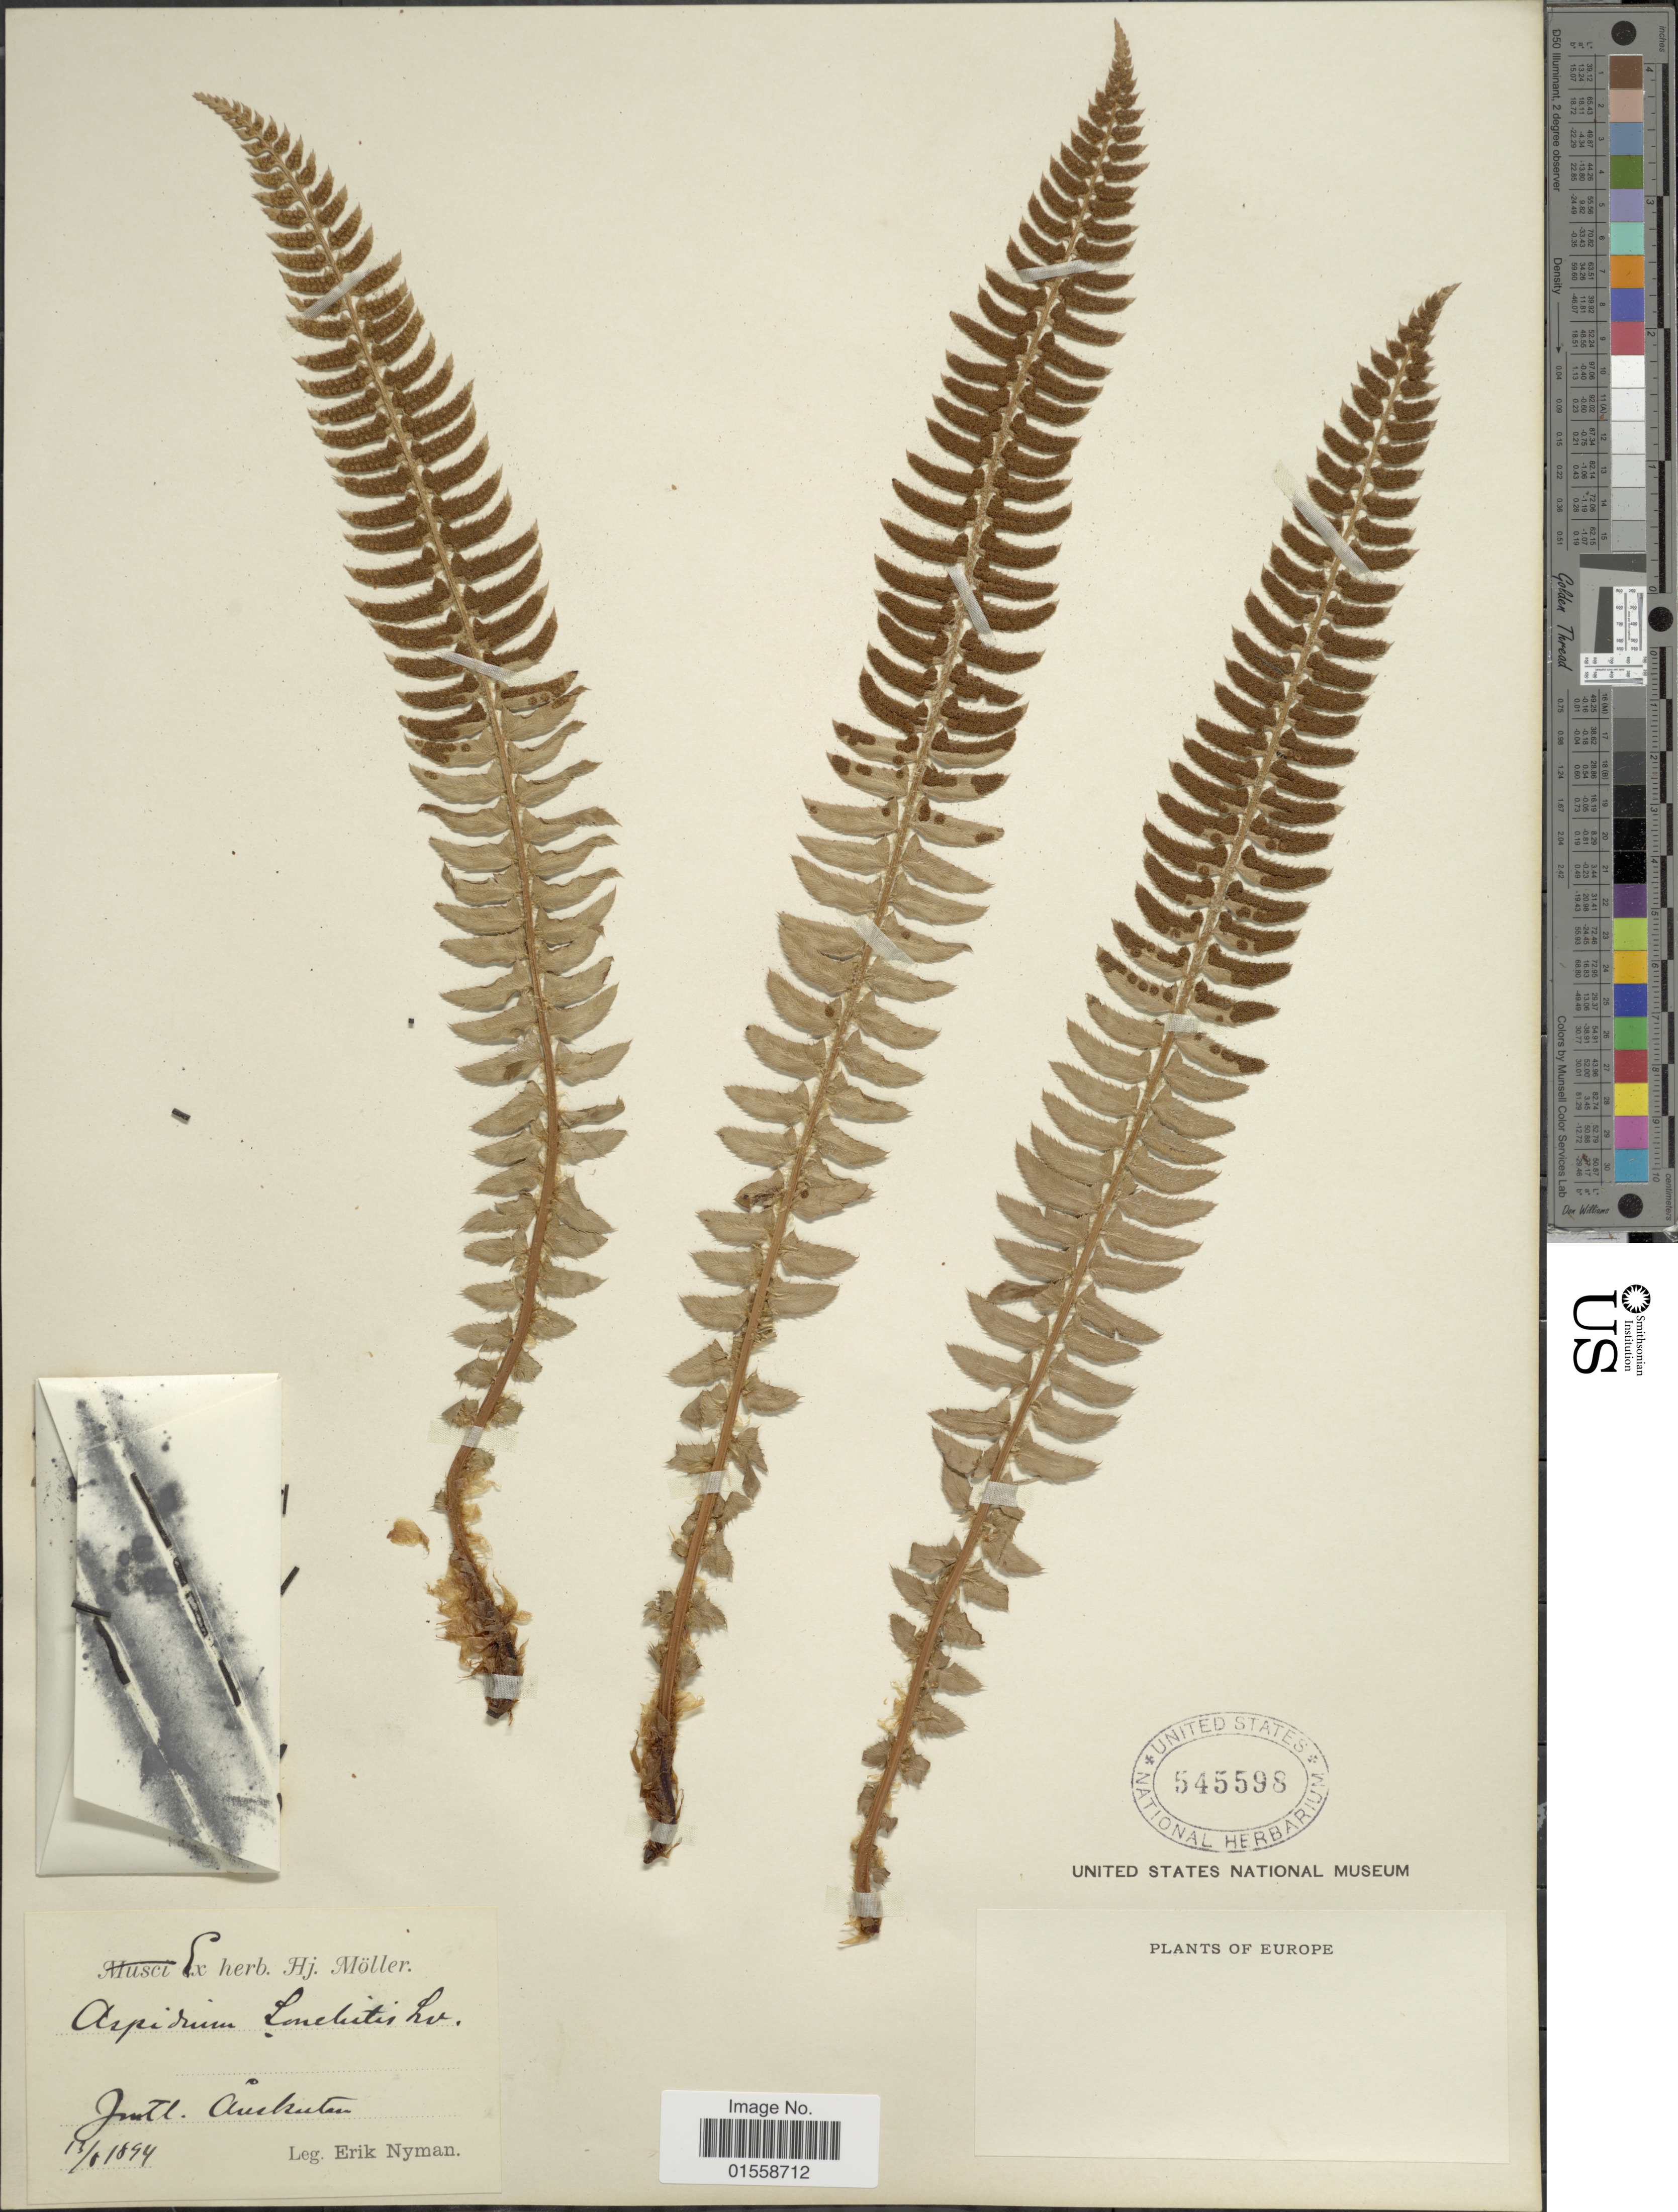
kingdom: Plantae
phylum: Tracheophyta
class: Polypodiopsida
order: Polypodiales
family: Dryopteridaceae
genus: Polystichum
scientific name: Polystichum lonchitis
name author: (Roth) L.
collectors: E. Nyman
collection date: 1894-06-13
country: Sweden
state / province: Jämtland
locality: Åreskutan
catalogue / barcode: US 545598